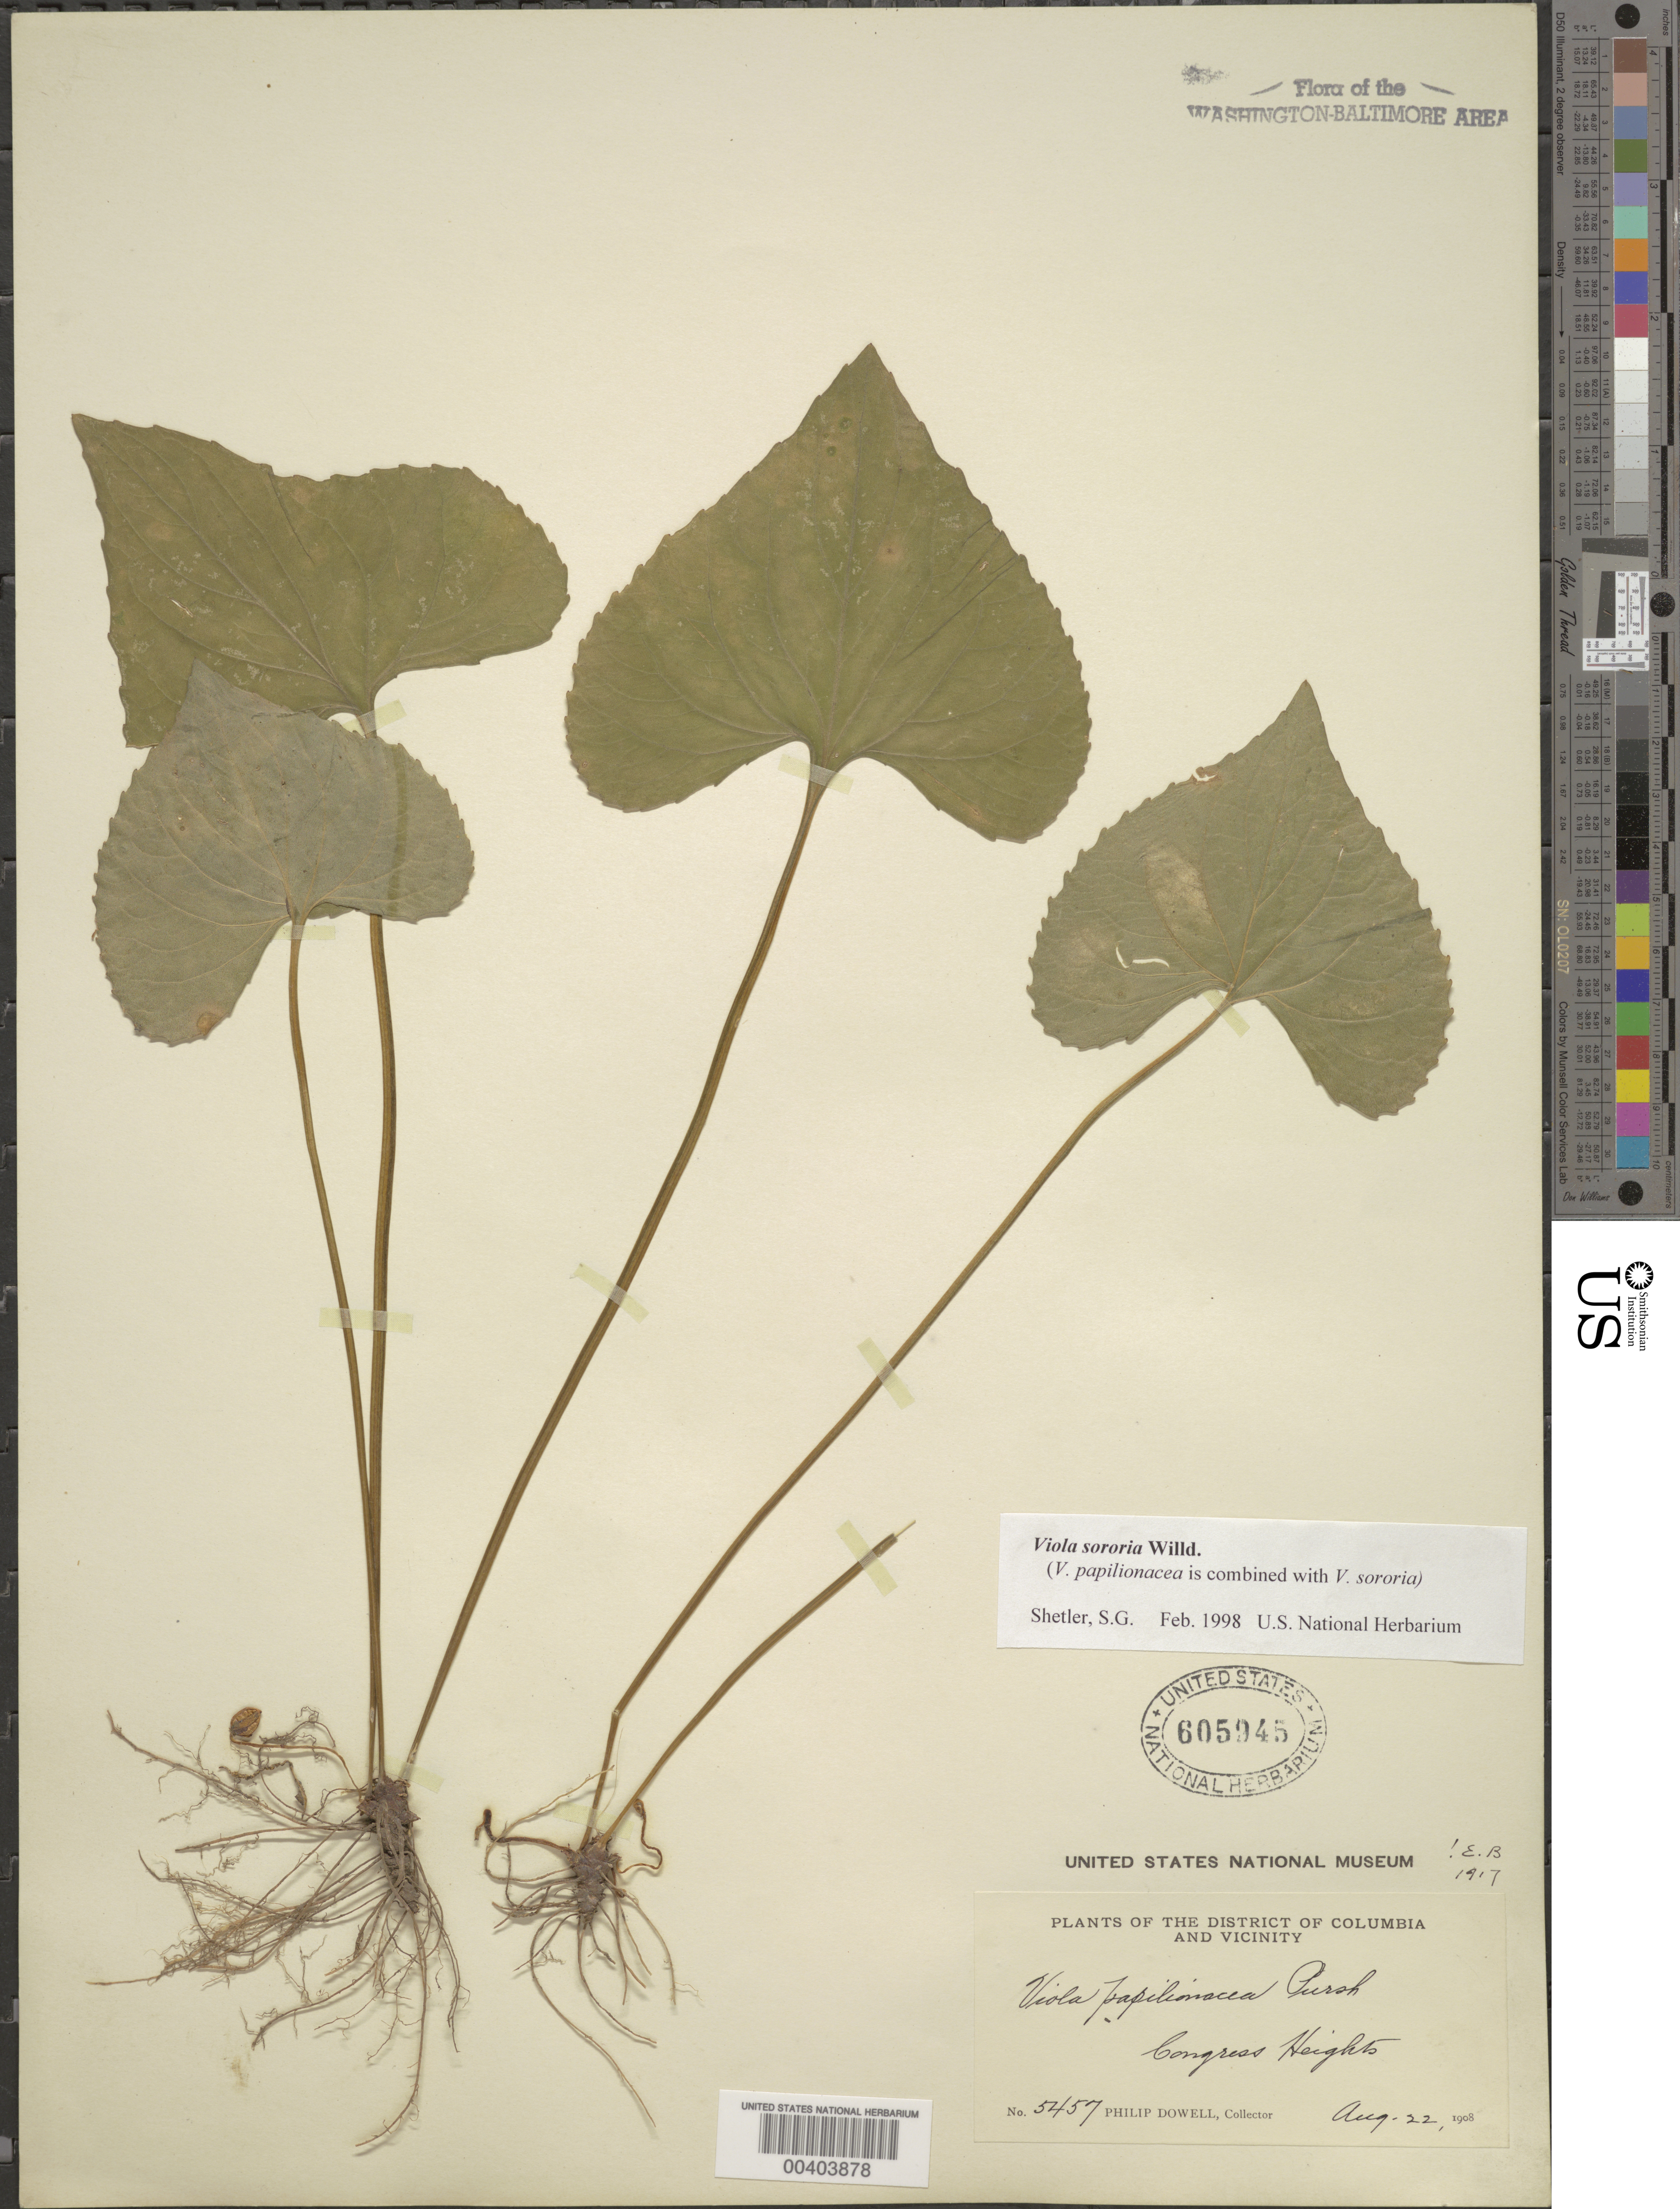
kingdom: Plantae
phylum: Tracheophyta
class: Magnoliopsida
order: Malpighiales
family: Violaceae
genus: Viola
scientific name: Viola sororia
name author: Willd.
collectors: P. Dowell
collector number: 5457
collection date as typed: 22 Aug 1908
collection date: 1908-08-22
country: United States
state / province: District of Columbia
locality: Congress Heights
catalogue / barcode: US 605945